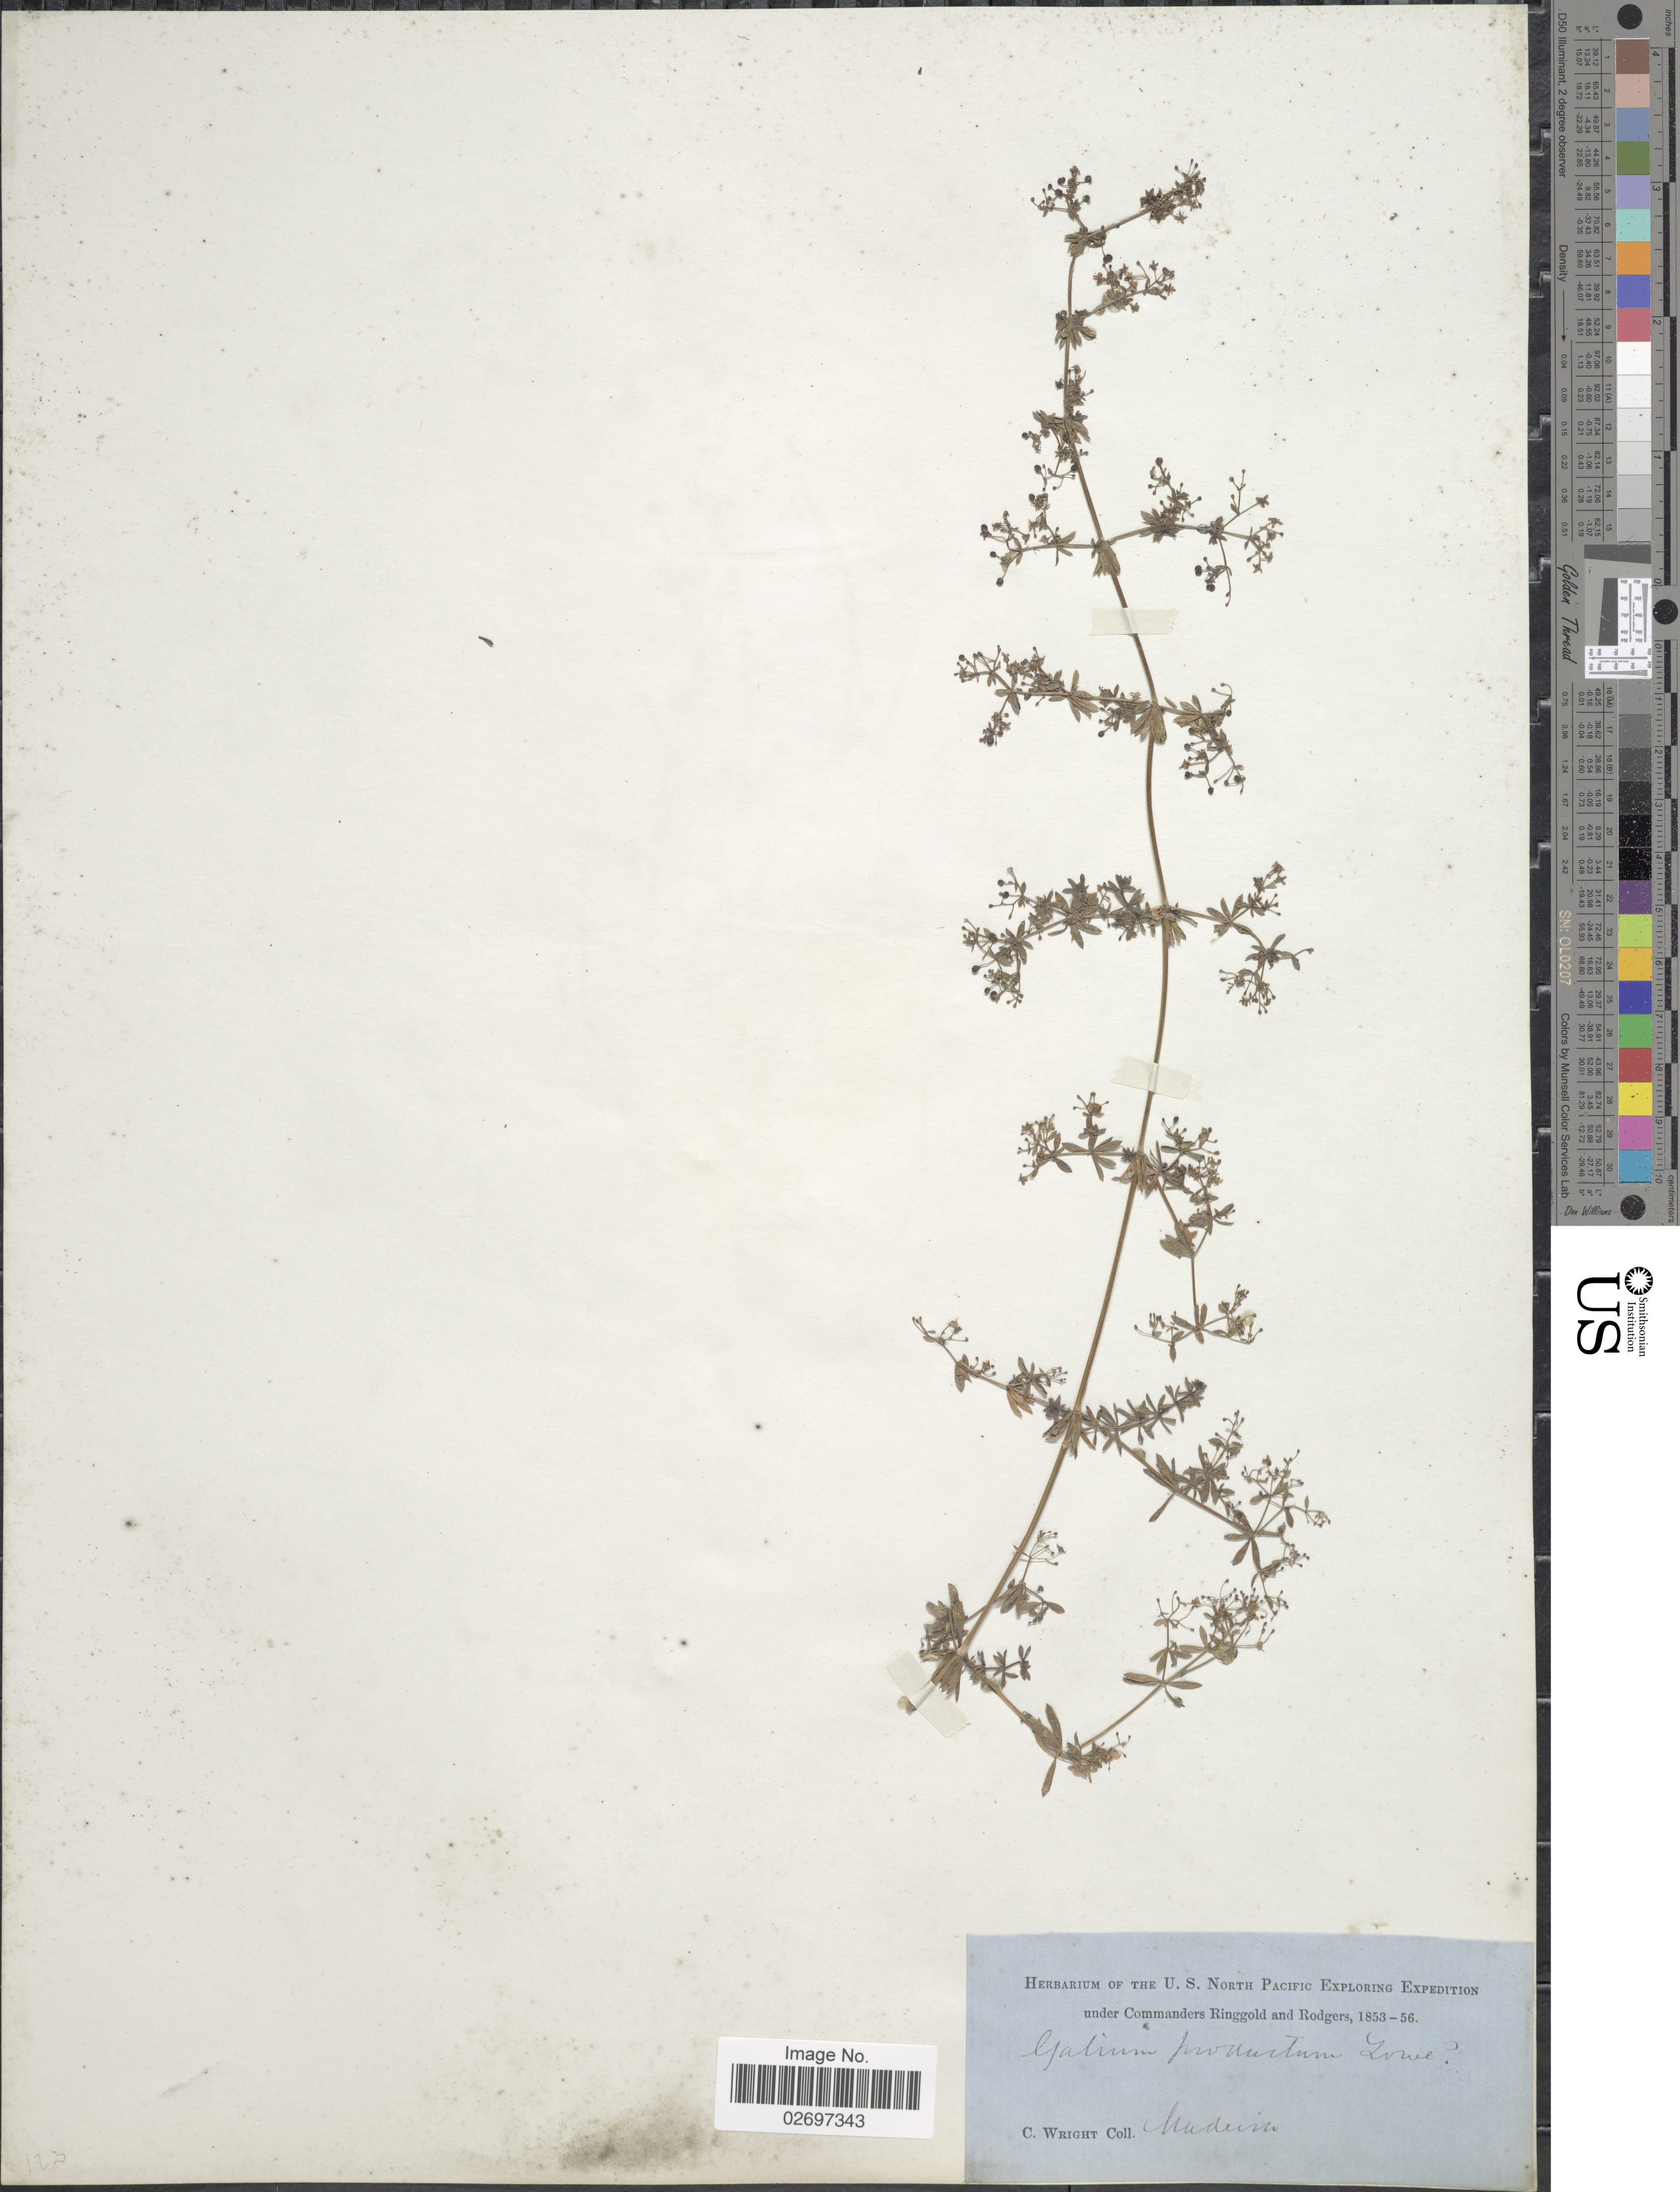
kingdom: Plantae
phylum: Tracheophyta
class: Magnoliopsida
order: Gentianales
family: Rubiaceae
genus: Galium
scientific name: Galium productum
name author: Lowe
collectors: C. Wright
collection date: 1853/1856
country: Portugal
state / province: Madeira (Aut. Reg.)